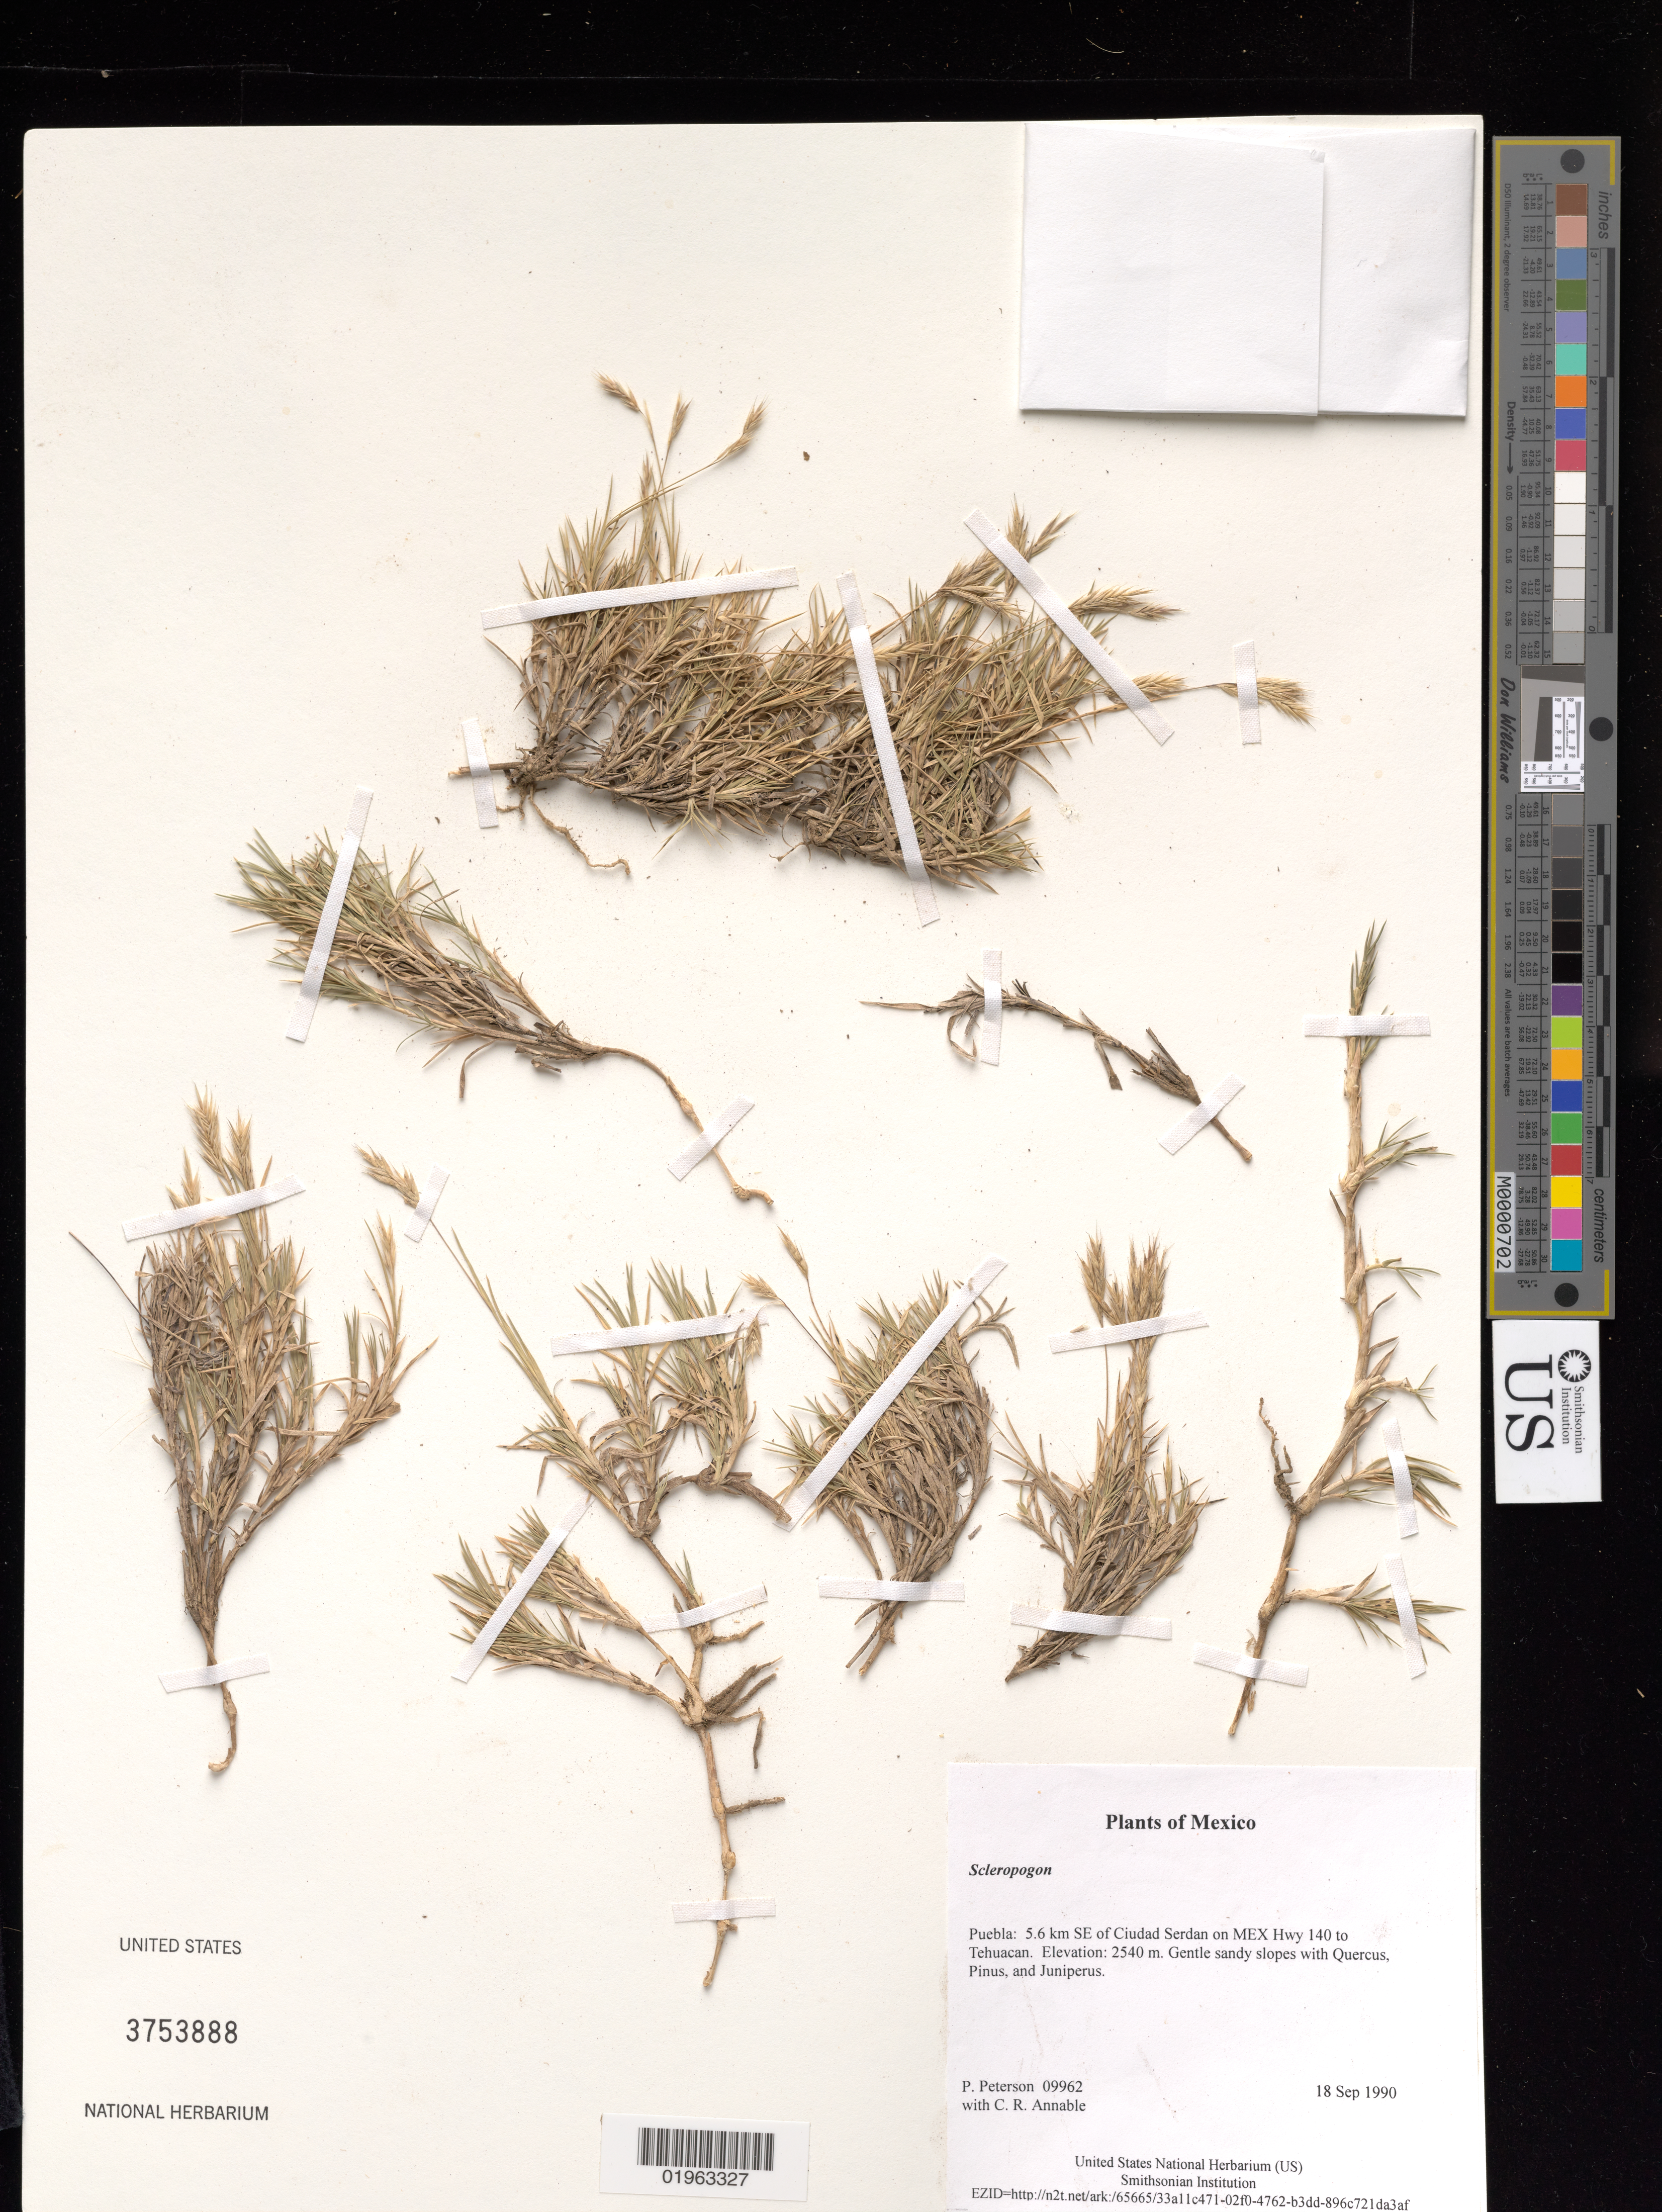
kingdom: Plantae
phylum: Tracheophyta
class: Liliopsida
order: Poales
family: Poaceae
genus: Scleropogon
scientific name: Scleropogon sp.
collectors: P. M. Peterson & C. R. Annable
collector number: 09962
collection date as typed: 18 Sep 1990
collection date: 1990-09-18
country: Mexico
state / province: Puebla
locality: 5.6 km SE of Ciudad Serdan on MEX Hwy 140 to Tehuacan.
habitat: Gentle sandy slopes with Quercus, Pinus, and Juniperus.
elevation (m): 2540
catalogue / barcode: US 3753888